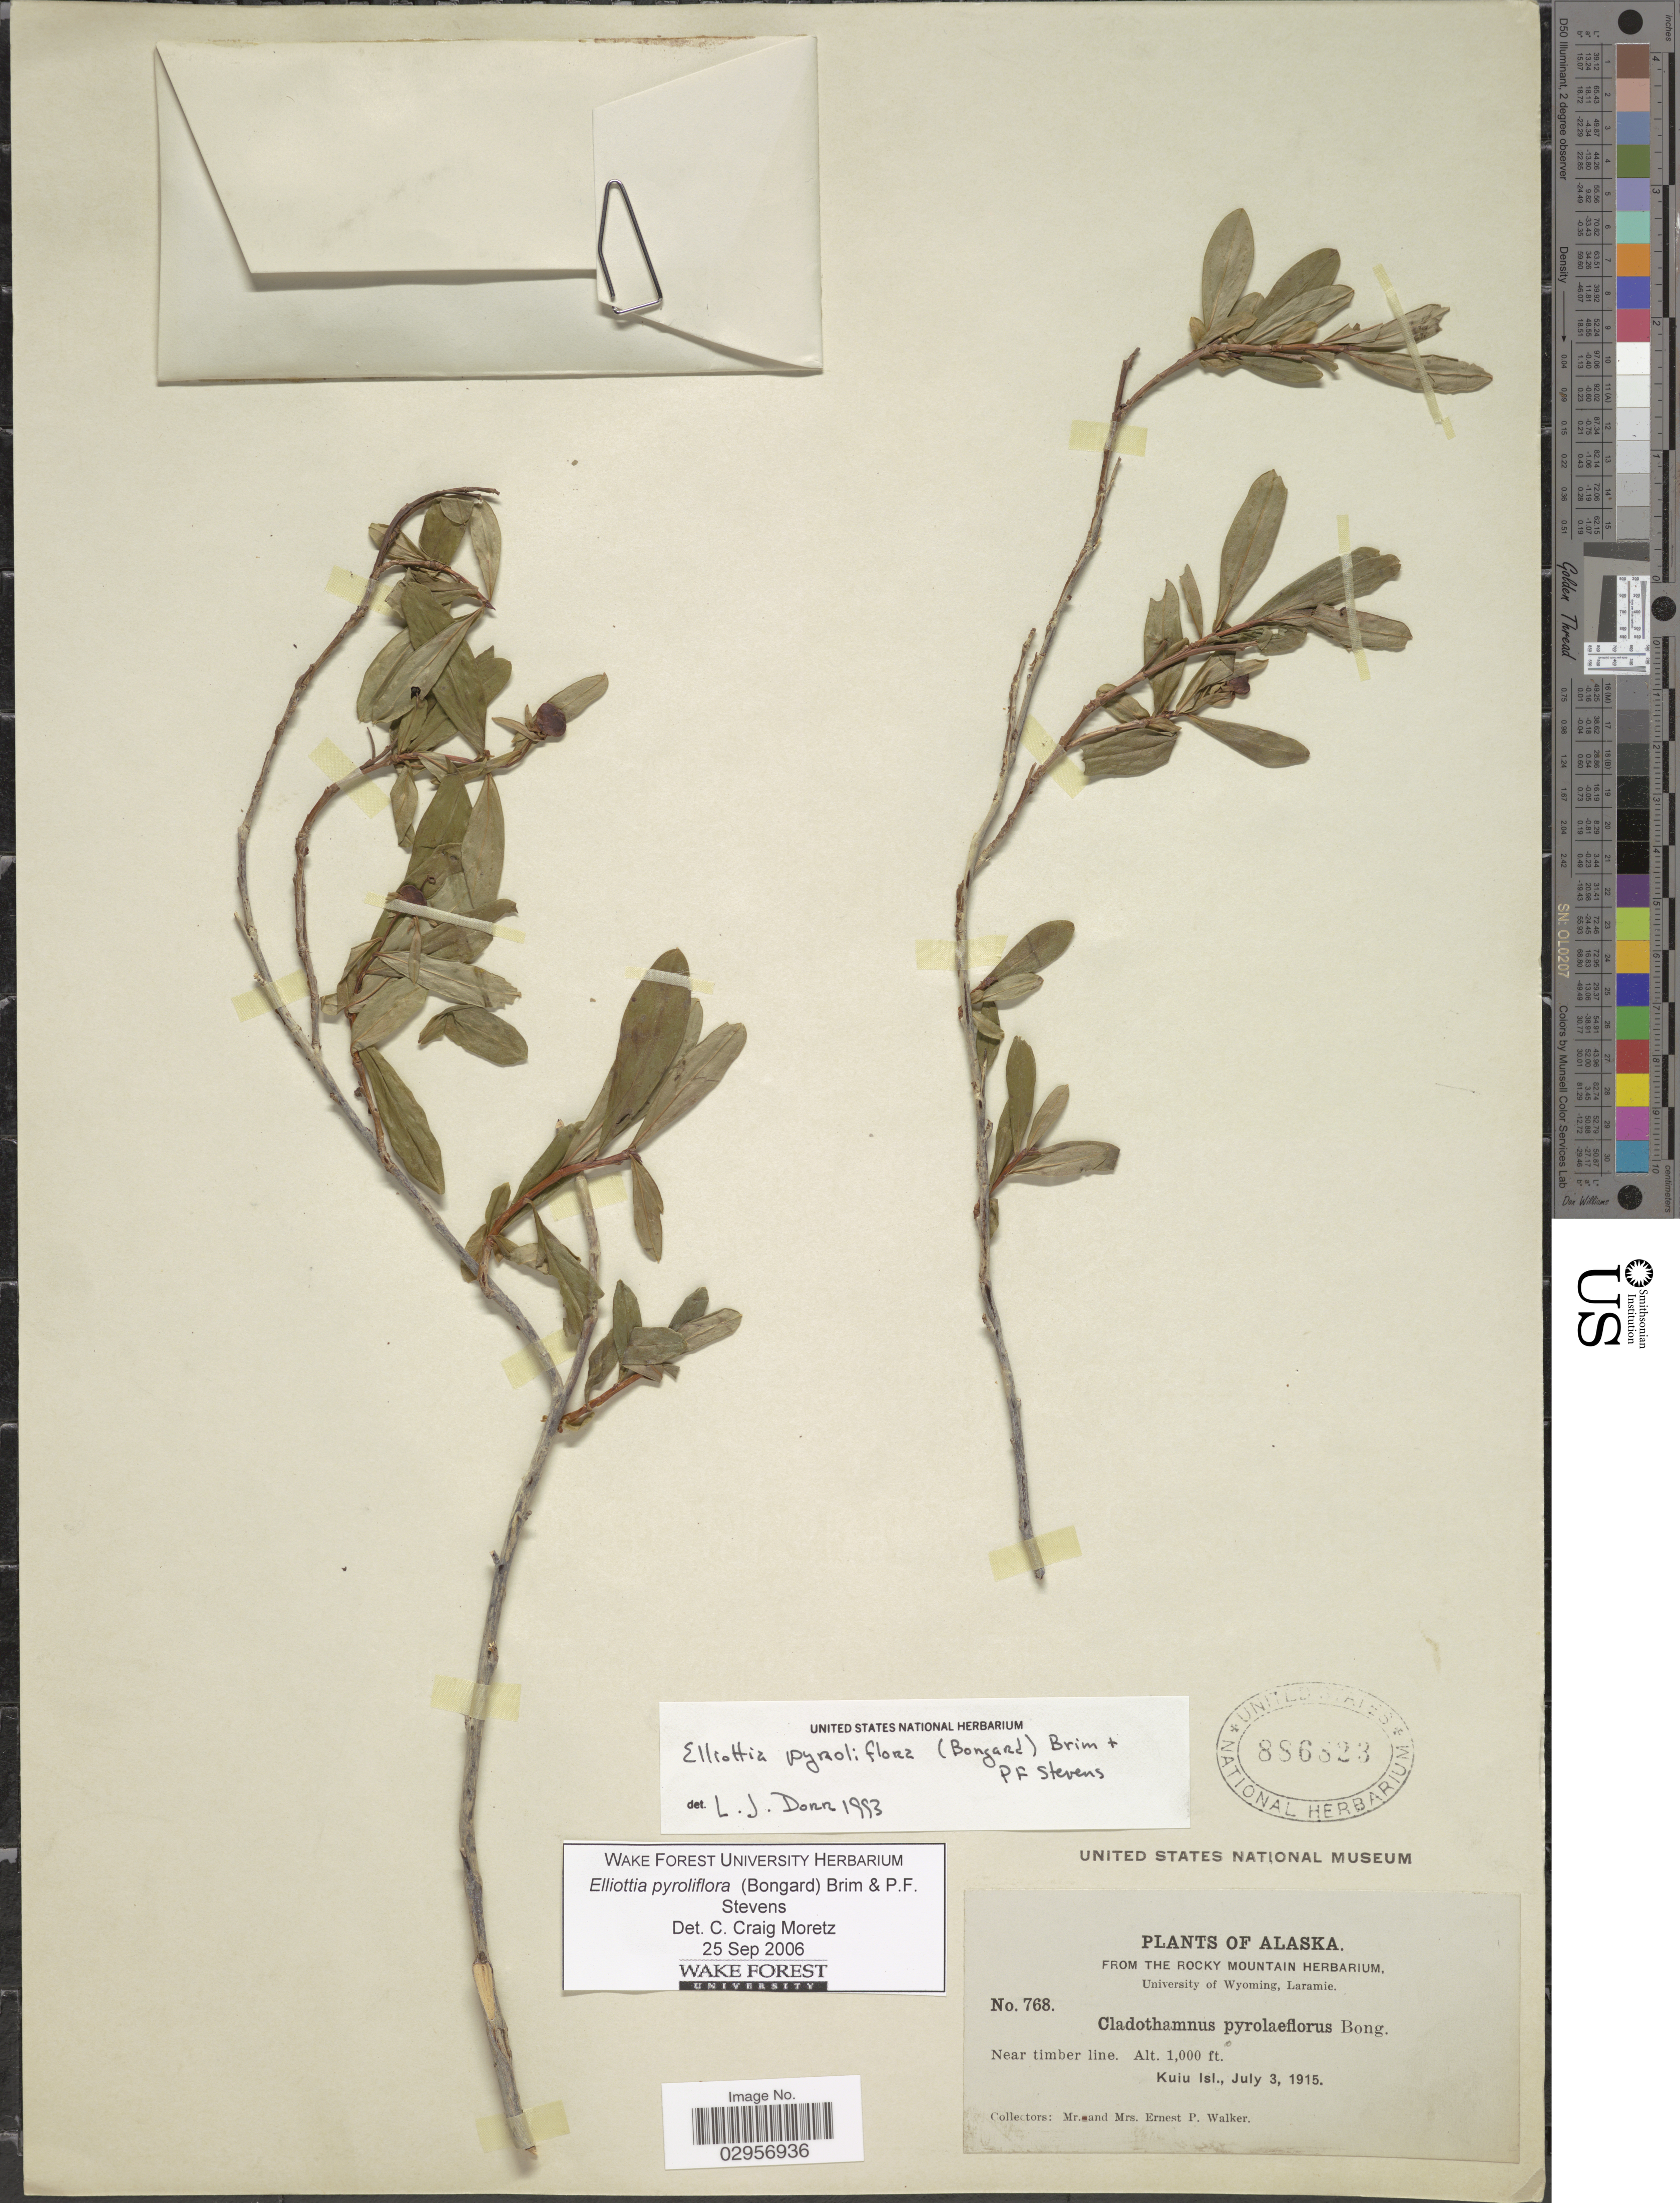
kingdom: Plantae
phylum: Tracheophyta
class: Magnoliopsida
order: Ericales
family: Ericaceae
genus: Elliottia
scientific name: Elliottia pyroliflora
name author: (Bong.) P.F. Stevens & Brim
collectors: E. P. Walker & E. Walker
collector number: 768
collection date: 1915-07-03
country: United States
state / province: Alaska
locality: Near timber line, Kuiu Isl.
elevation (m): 305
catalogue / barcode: US 886823